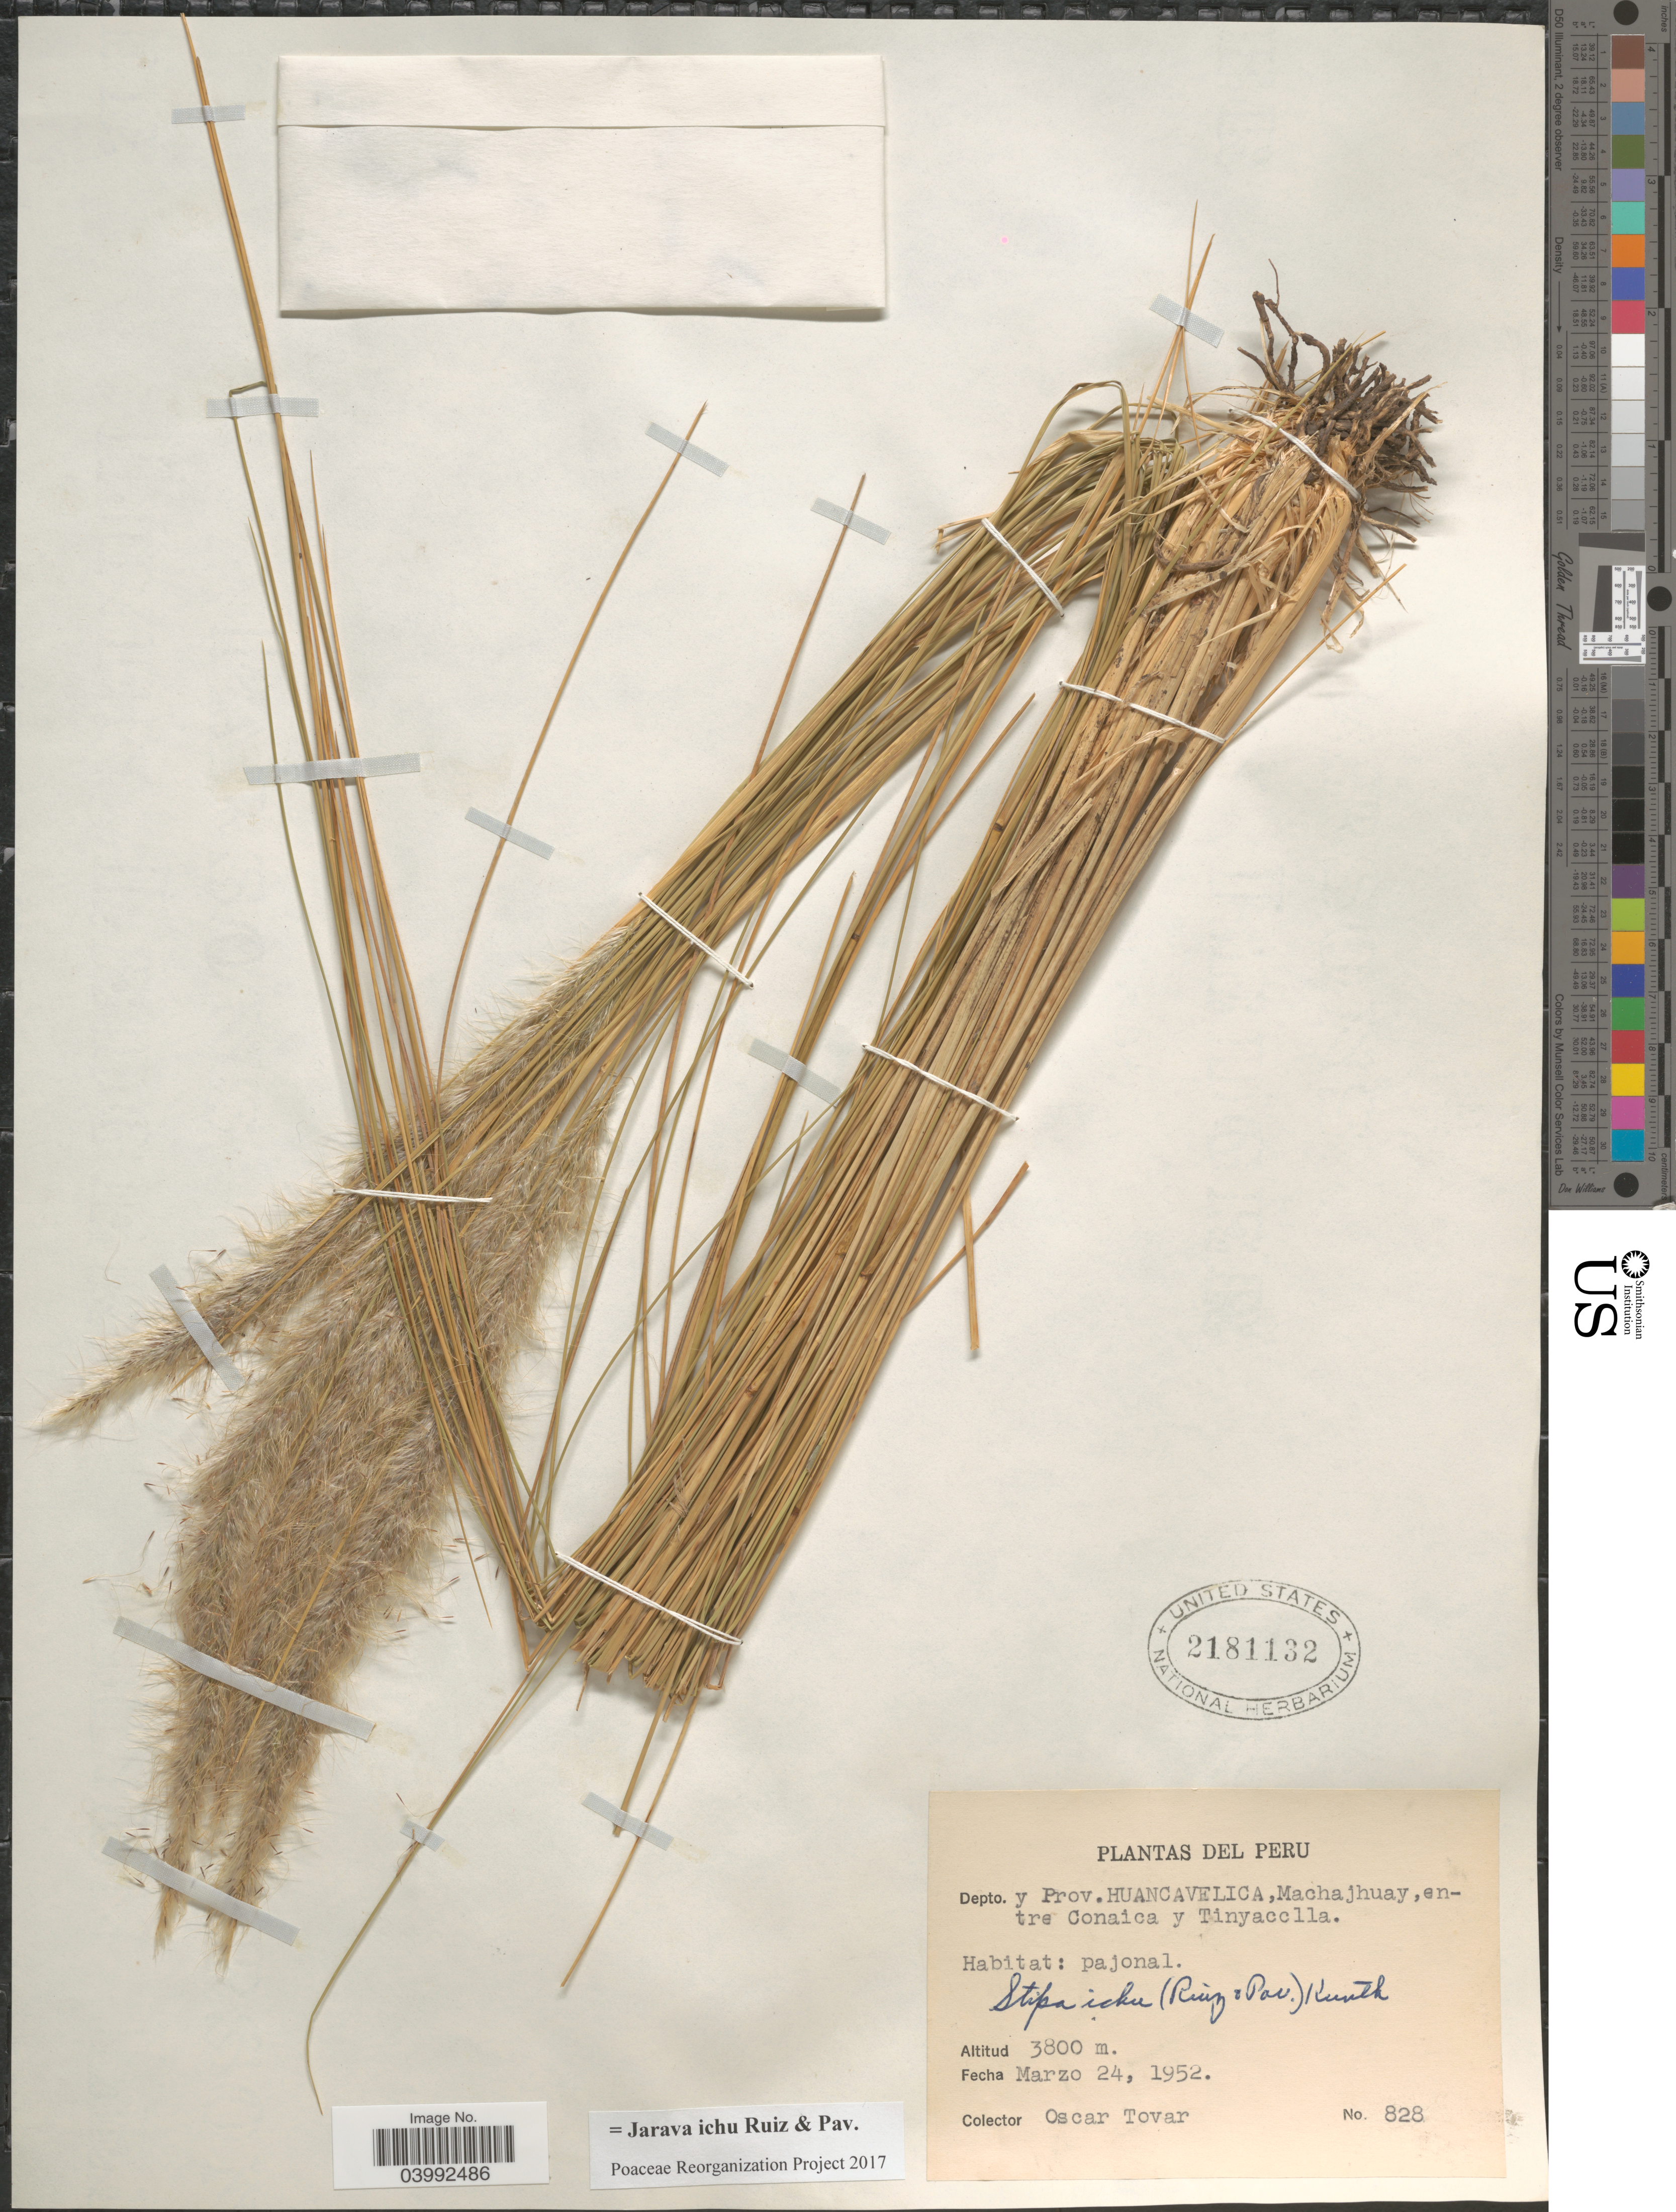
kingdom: Plantae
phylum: Tracheophyta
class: Liliopsida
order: Poales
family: Poaceae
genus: Jarava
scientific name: Jarava ichu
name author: Ruiz & Pav.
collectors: O. Tovar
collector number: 828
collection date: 1952-03-24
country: Peru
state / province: Huancavelica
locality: Depto. y Prov. Huancavelica, Machajhuay, entre Conaica y Tinyacclla.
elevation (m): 3800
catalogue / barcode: US 2181132